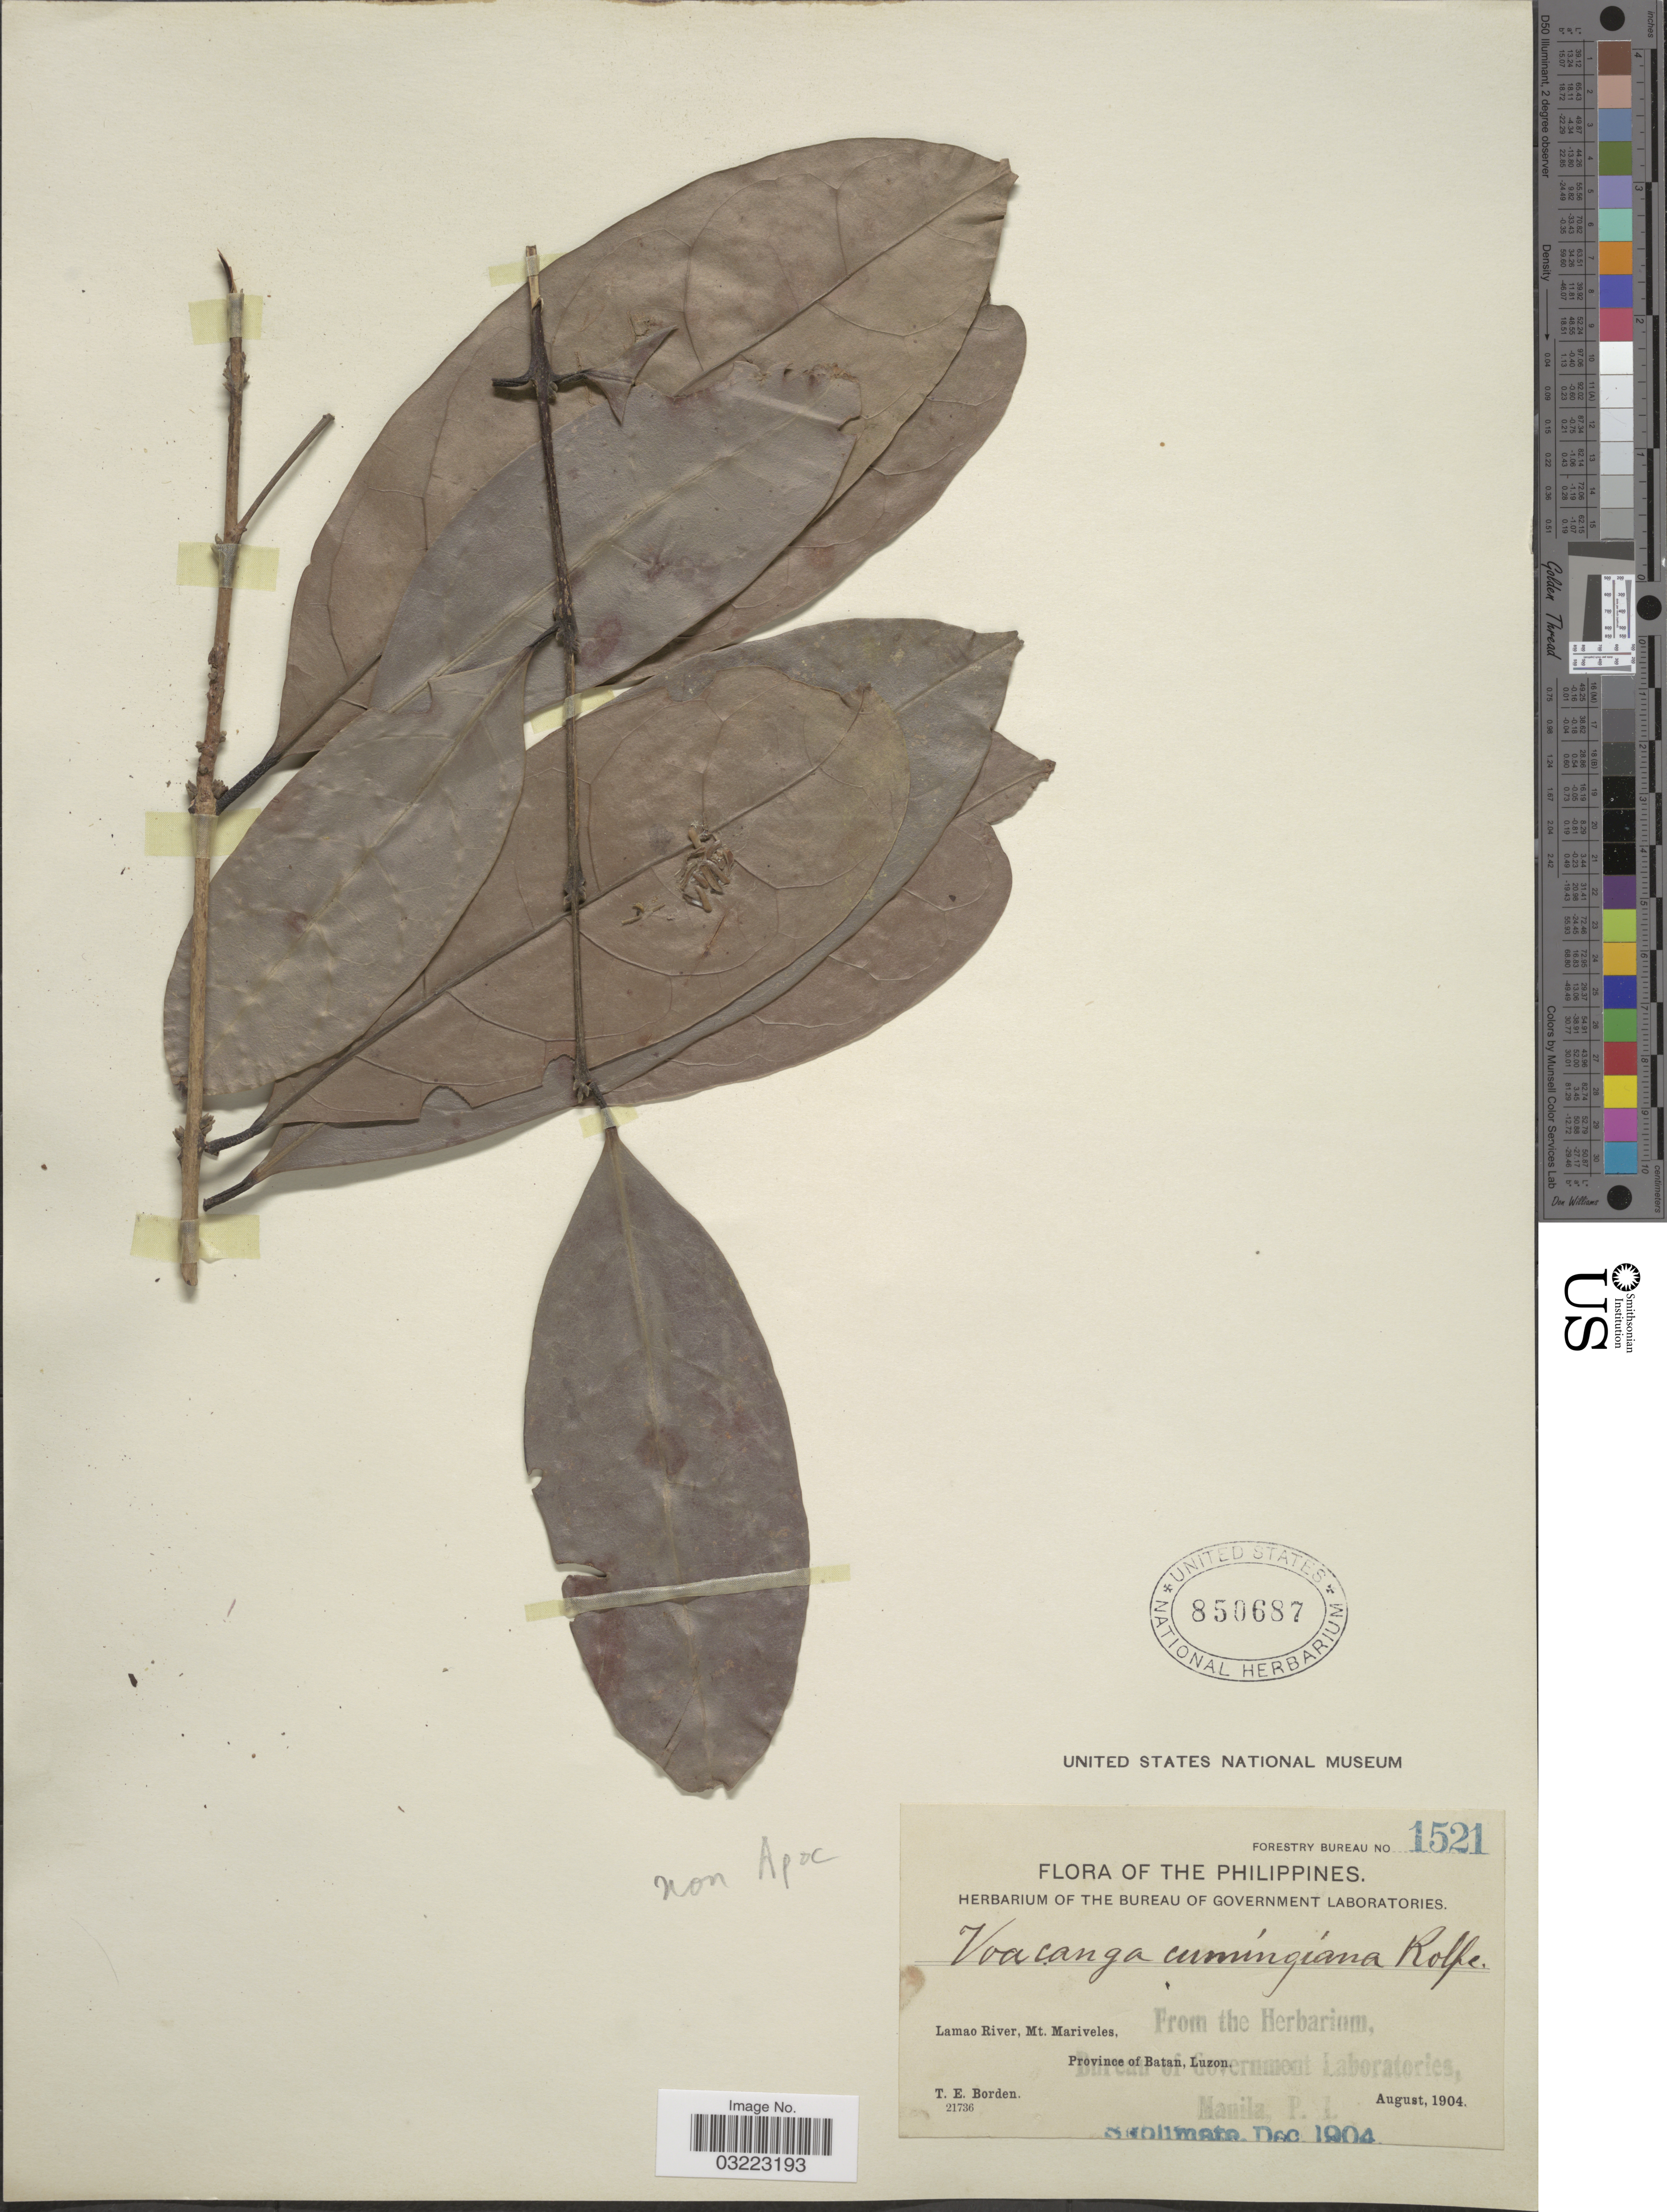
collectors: T. E. Borden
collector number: Forestry Bureau 1521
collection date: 1904-08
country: Philippines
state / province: Cagayan Valley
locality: Lamao River, Mt. Mariveles, Province of Batan, Luzon.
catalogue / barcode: US 850687